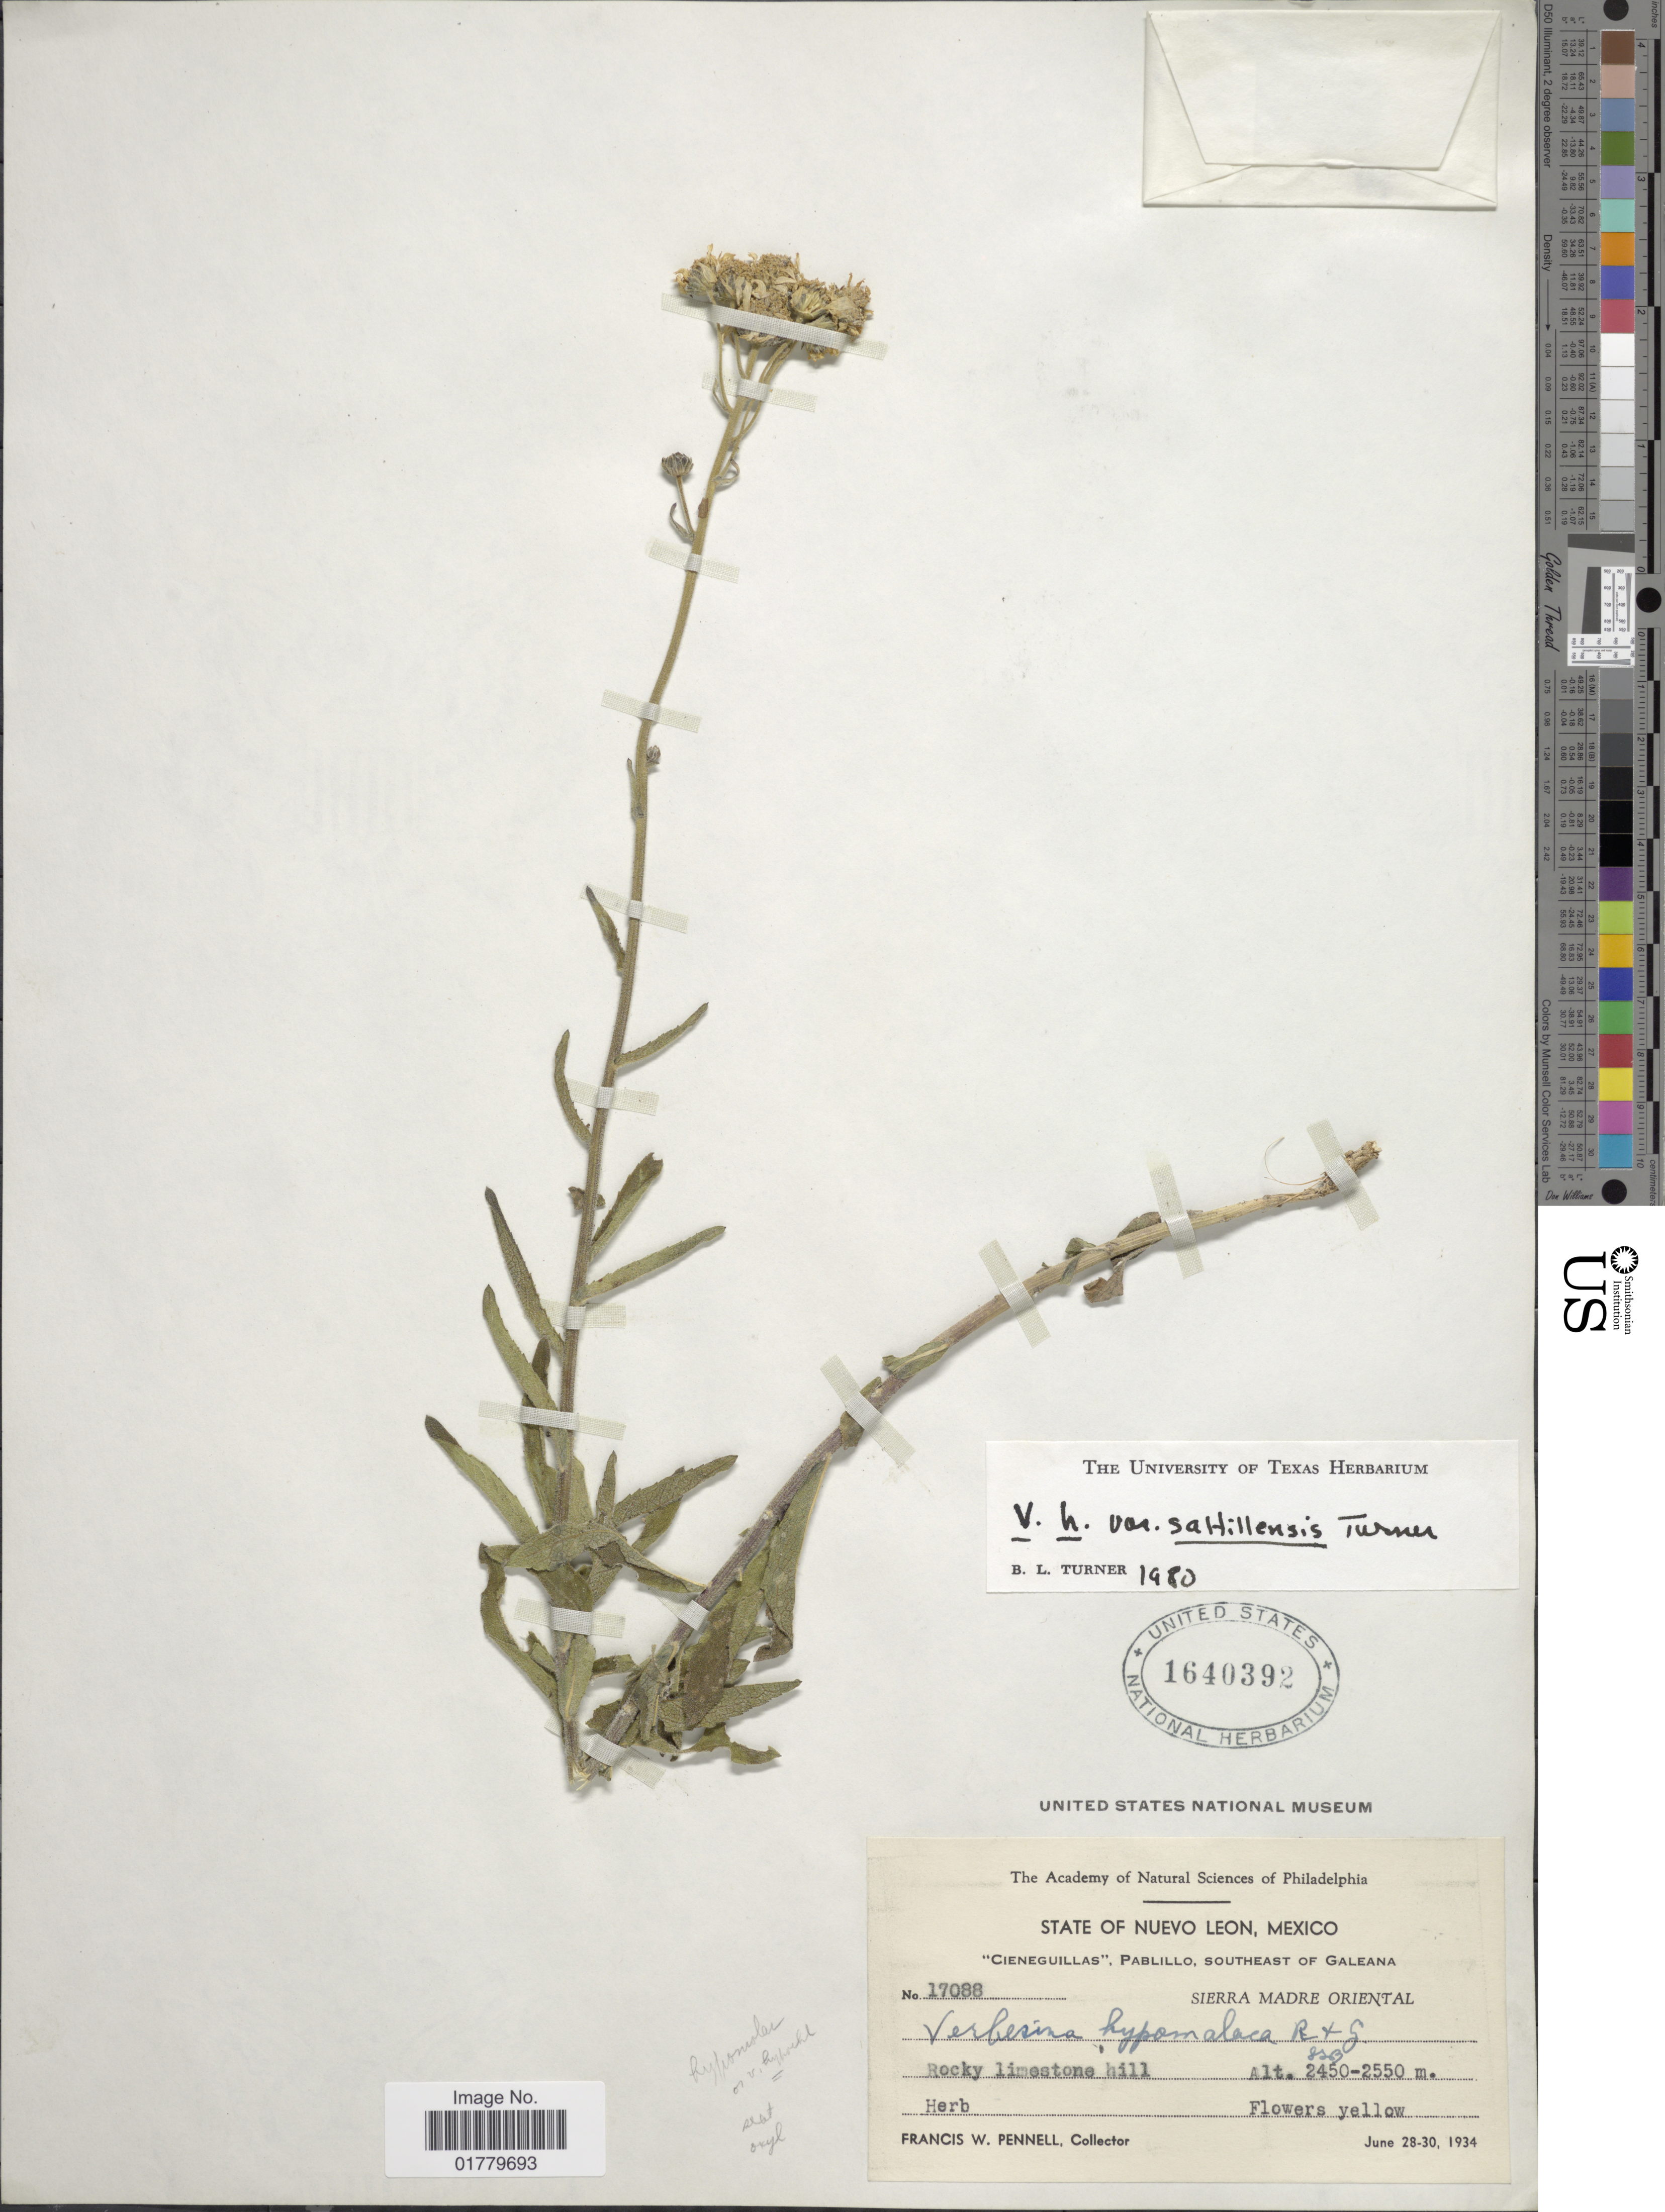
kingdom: Plantae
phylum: Tracheophyta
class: Magnoliopsida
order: Asterales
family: Asteraceae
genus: Verbesina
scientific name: Verbesina hypomalaca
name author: B.L. Rob. & Greenm.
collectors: F. W. Pennell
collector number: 17088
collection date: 1934-06-28/1934-06-30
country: Mexico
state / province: Nuevo León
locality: State of Nuevo Leon, Mexico. "Cieneguillas", Pablillo, Southeast of Galeana. Sierra Madre Oriental. Rocky limestone hill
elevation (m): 2450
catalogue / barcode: US 1640392